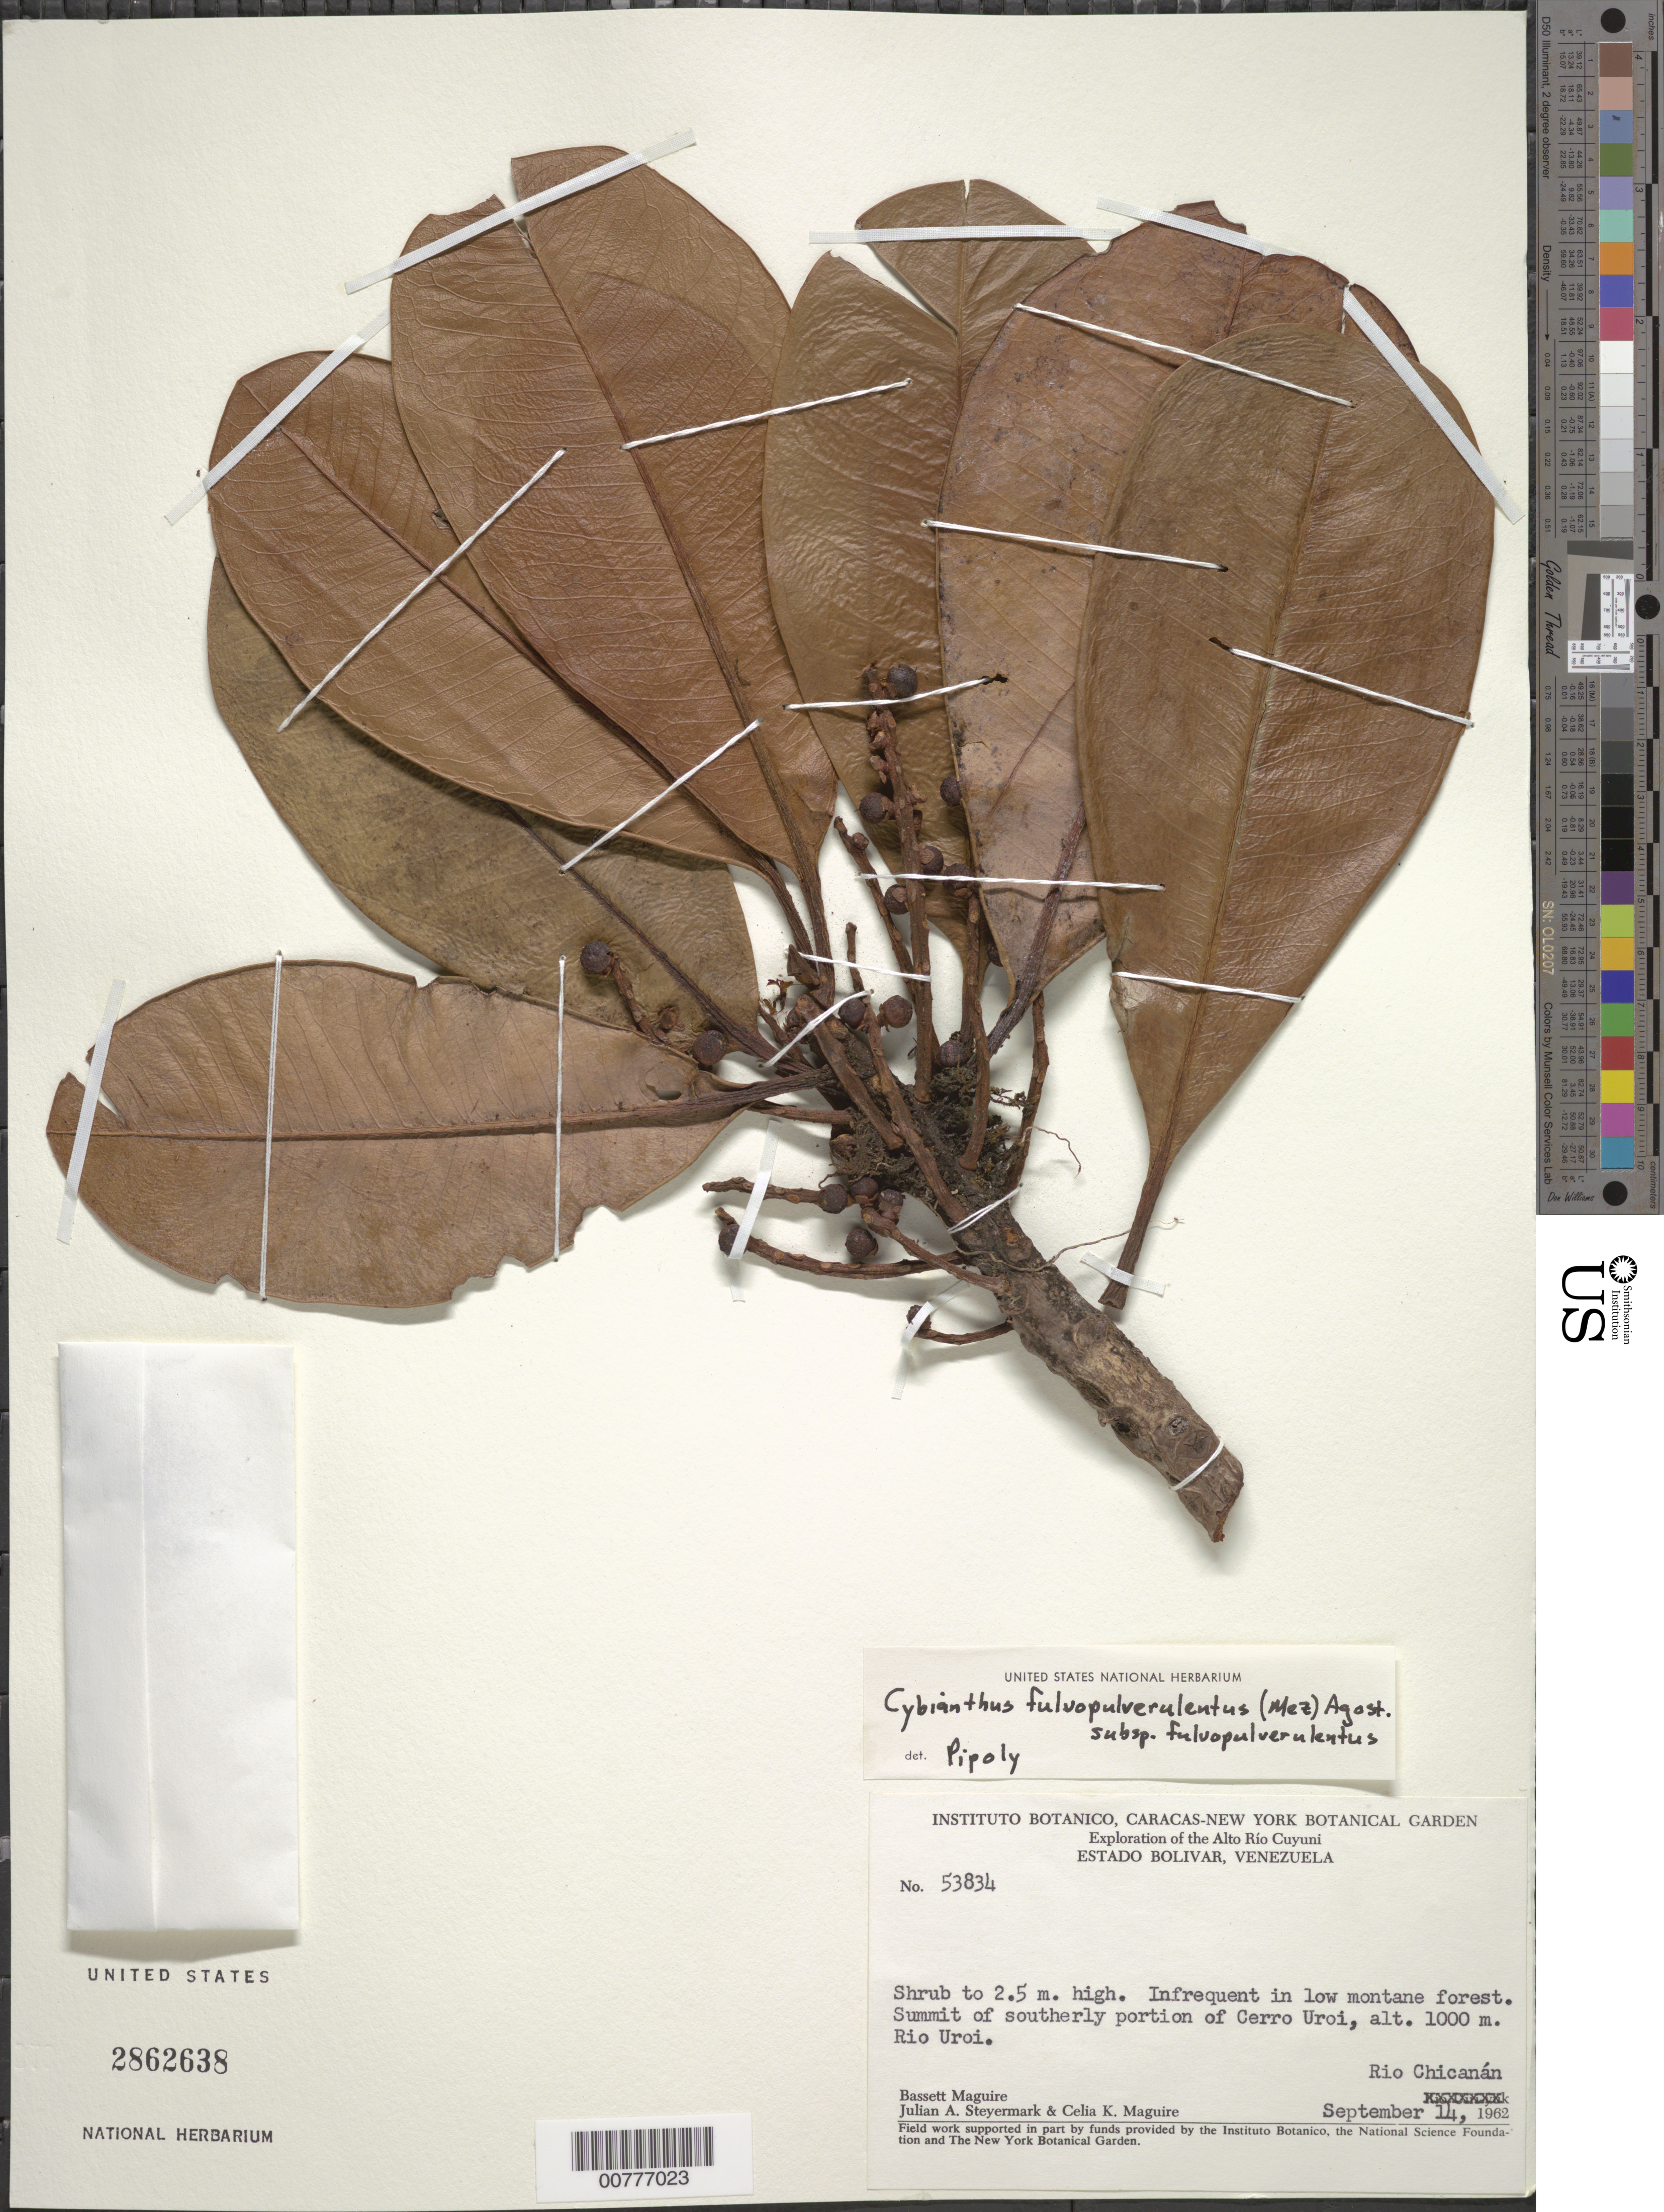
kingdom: Plantae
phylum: Tracheophyta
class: Magnoliopsida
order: Ericales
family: Primulaceae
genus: Cybianthus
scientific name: Cybianthus fulvopulverulentus subsp. fulvopulverulentus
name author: (Mez) G. Agostini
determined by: Pipoly, J. J., III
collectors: B. Maguire, J. Steyermark & C. K. Maguire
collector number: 53834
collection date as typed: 14-Sep-62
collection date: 1962-09-14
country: Venezuela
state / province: Bolívar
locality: Alto Río Cuyuni, Cerro Uroi, Río Uroi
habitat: Low montane forest, summit of S portion of cerro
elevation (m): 1000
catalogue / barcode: US 2862638